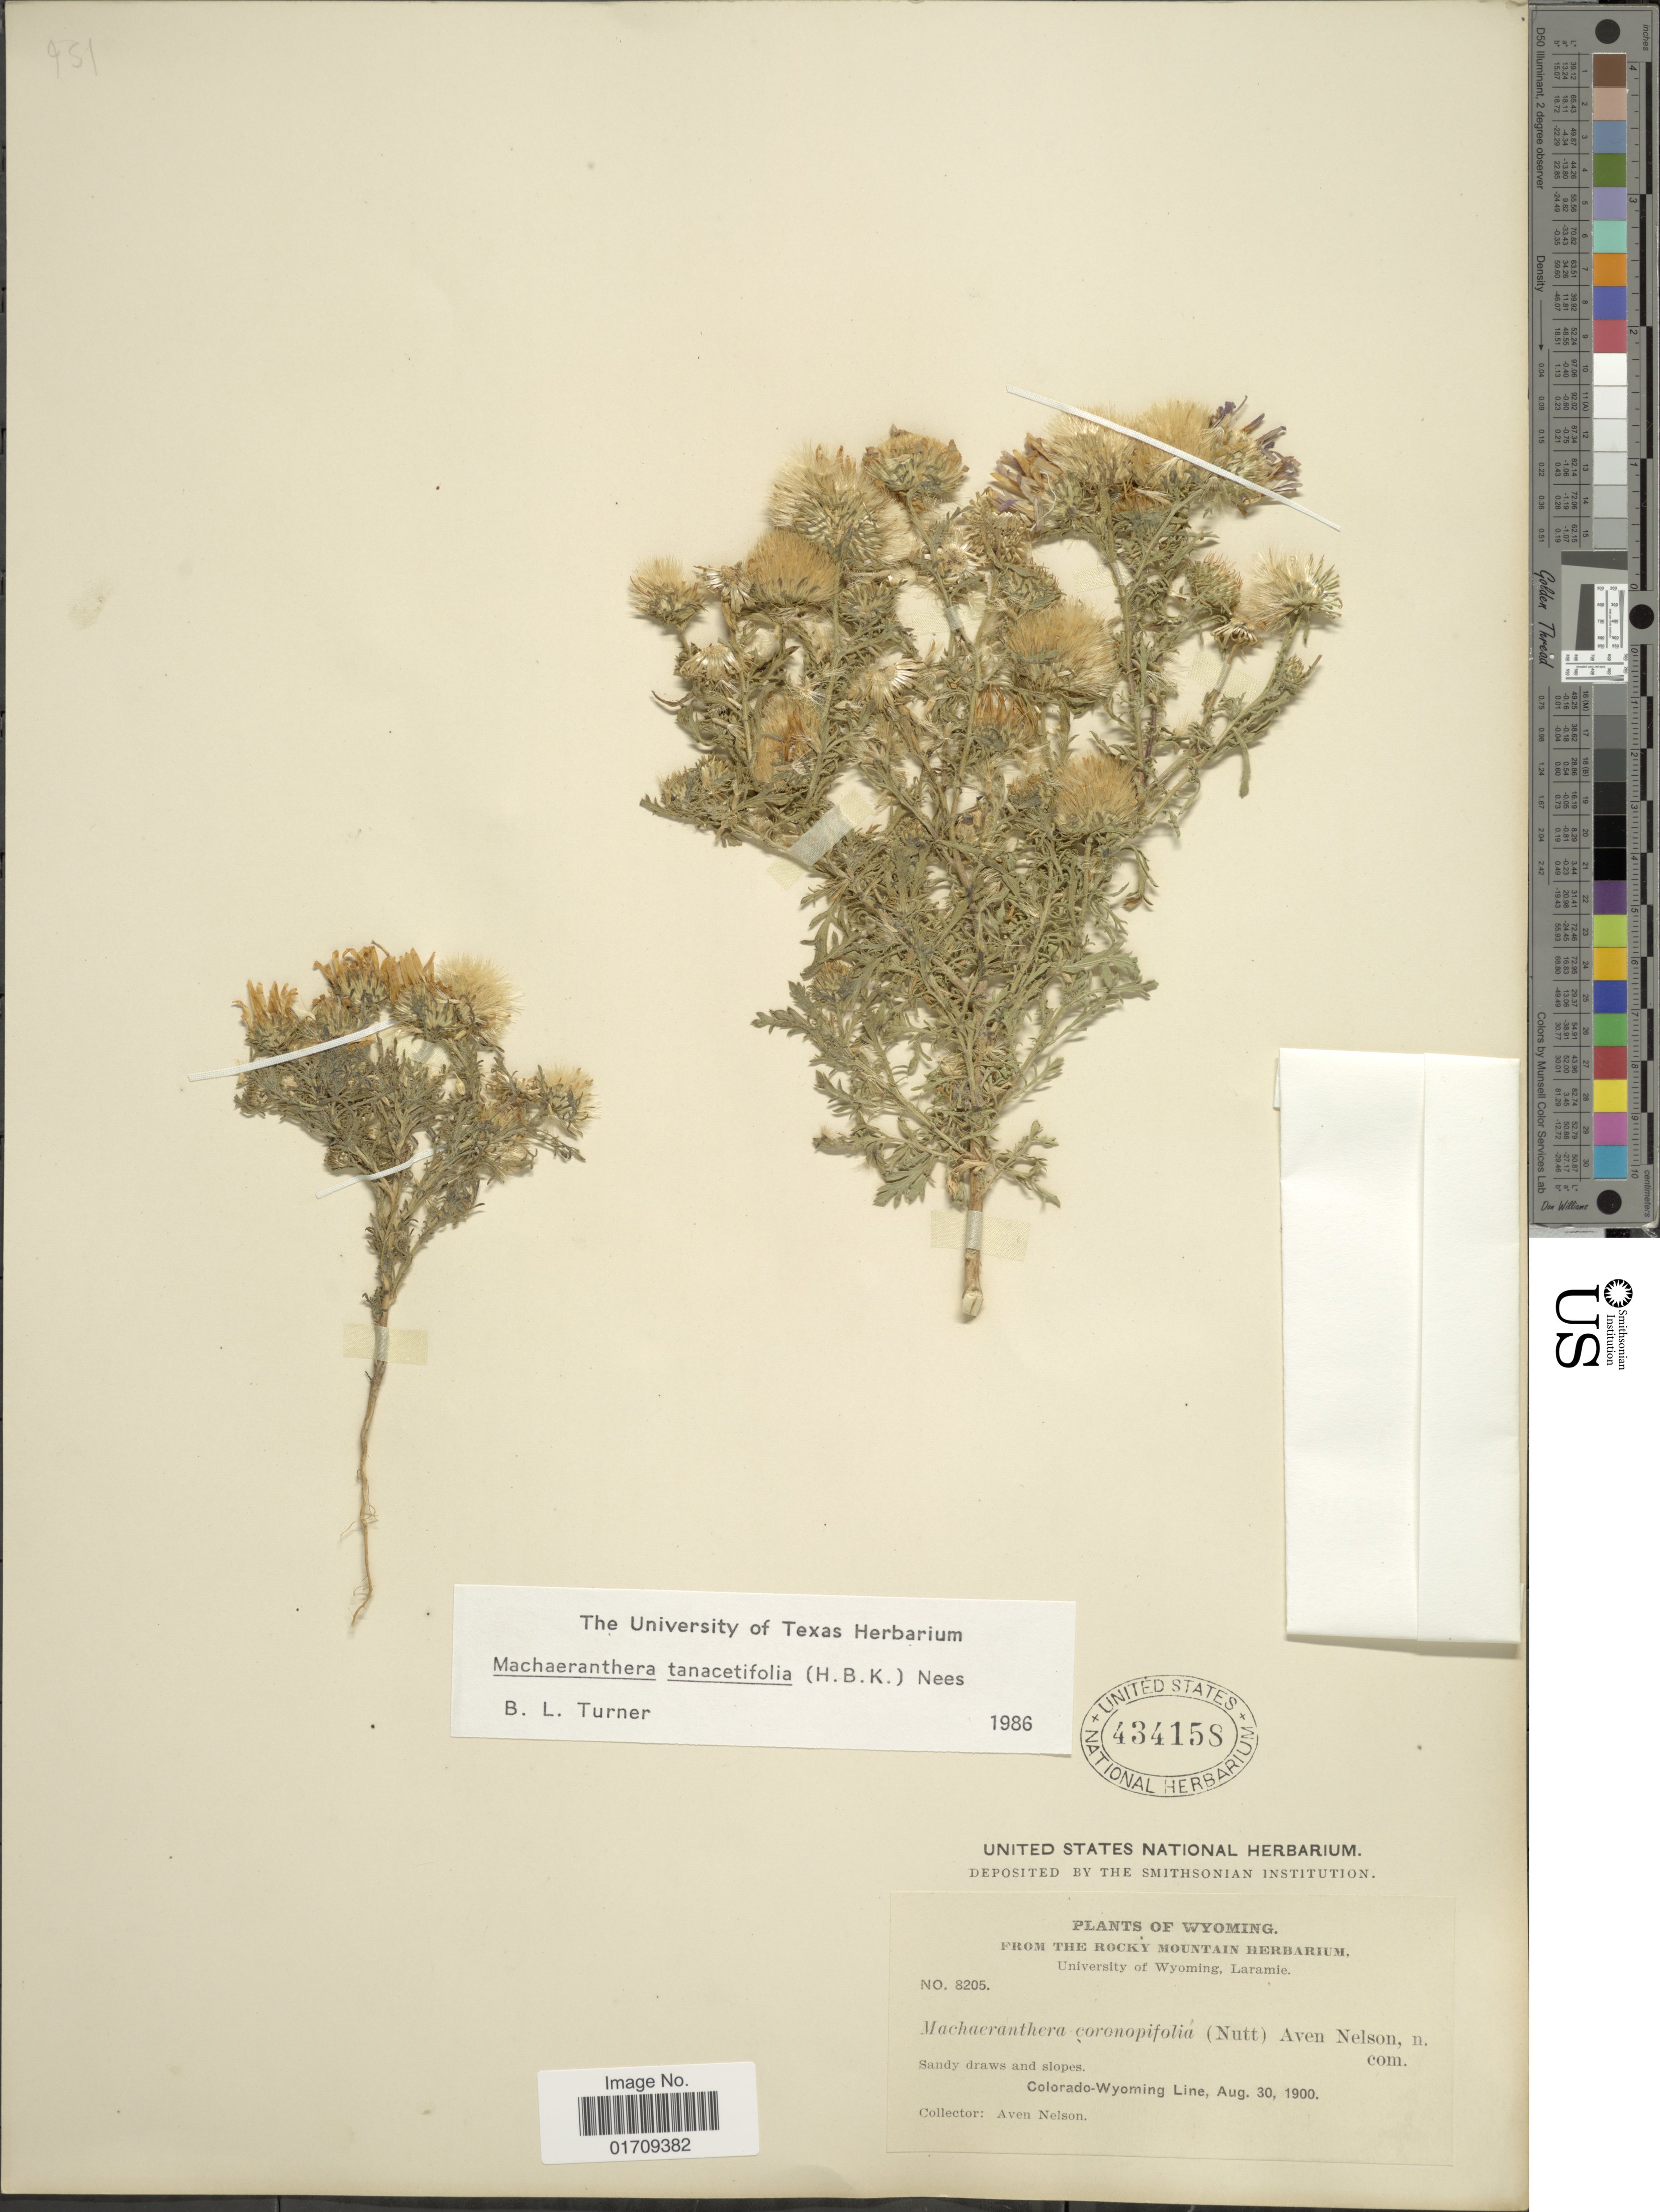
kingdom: Plantae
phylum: Tracheophyta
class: Magnoliopsida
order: Asterales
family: Asteraceae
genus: Machaeranthera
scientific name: Machaeranthera tanacetifolia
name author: (Kunth) Nees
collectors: A. Nelson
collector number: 8205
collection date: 1900-08-30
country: United States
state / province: Wyoming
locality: Colorado-Wyoming Line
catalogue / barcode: US 434158